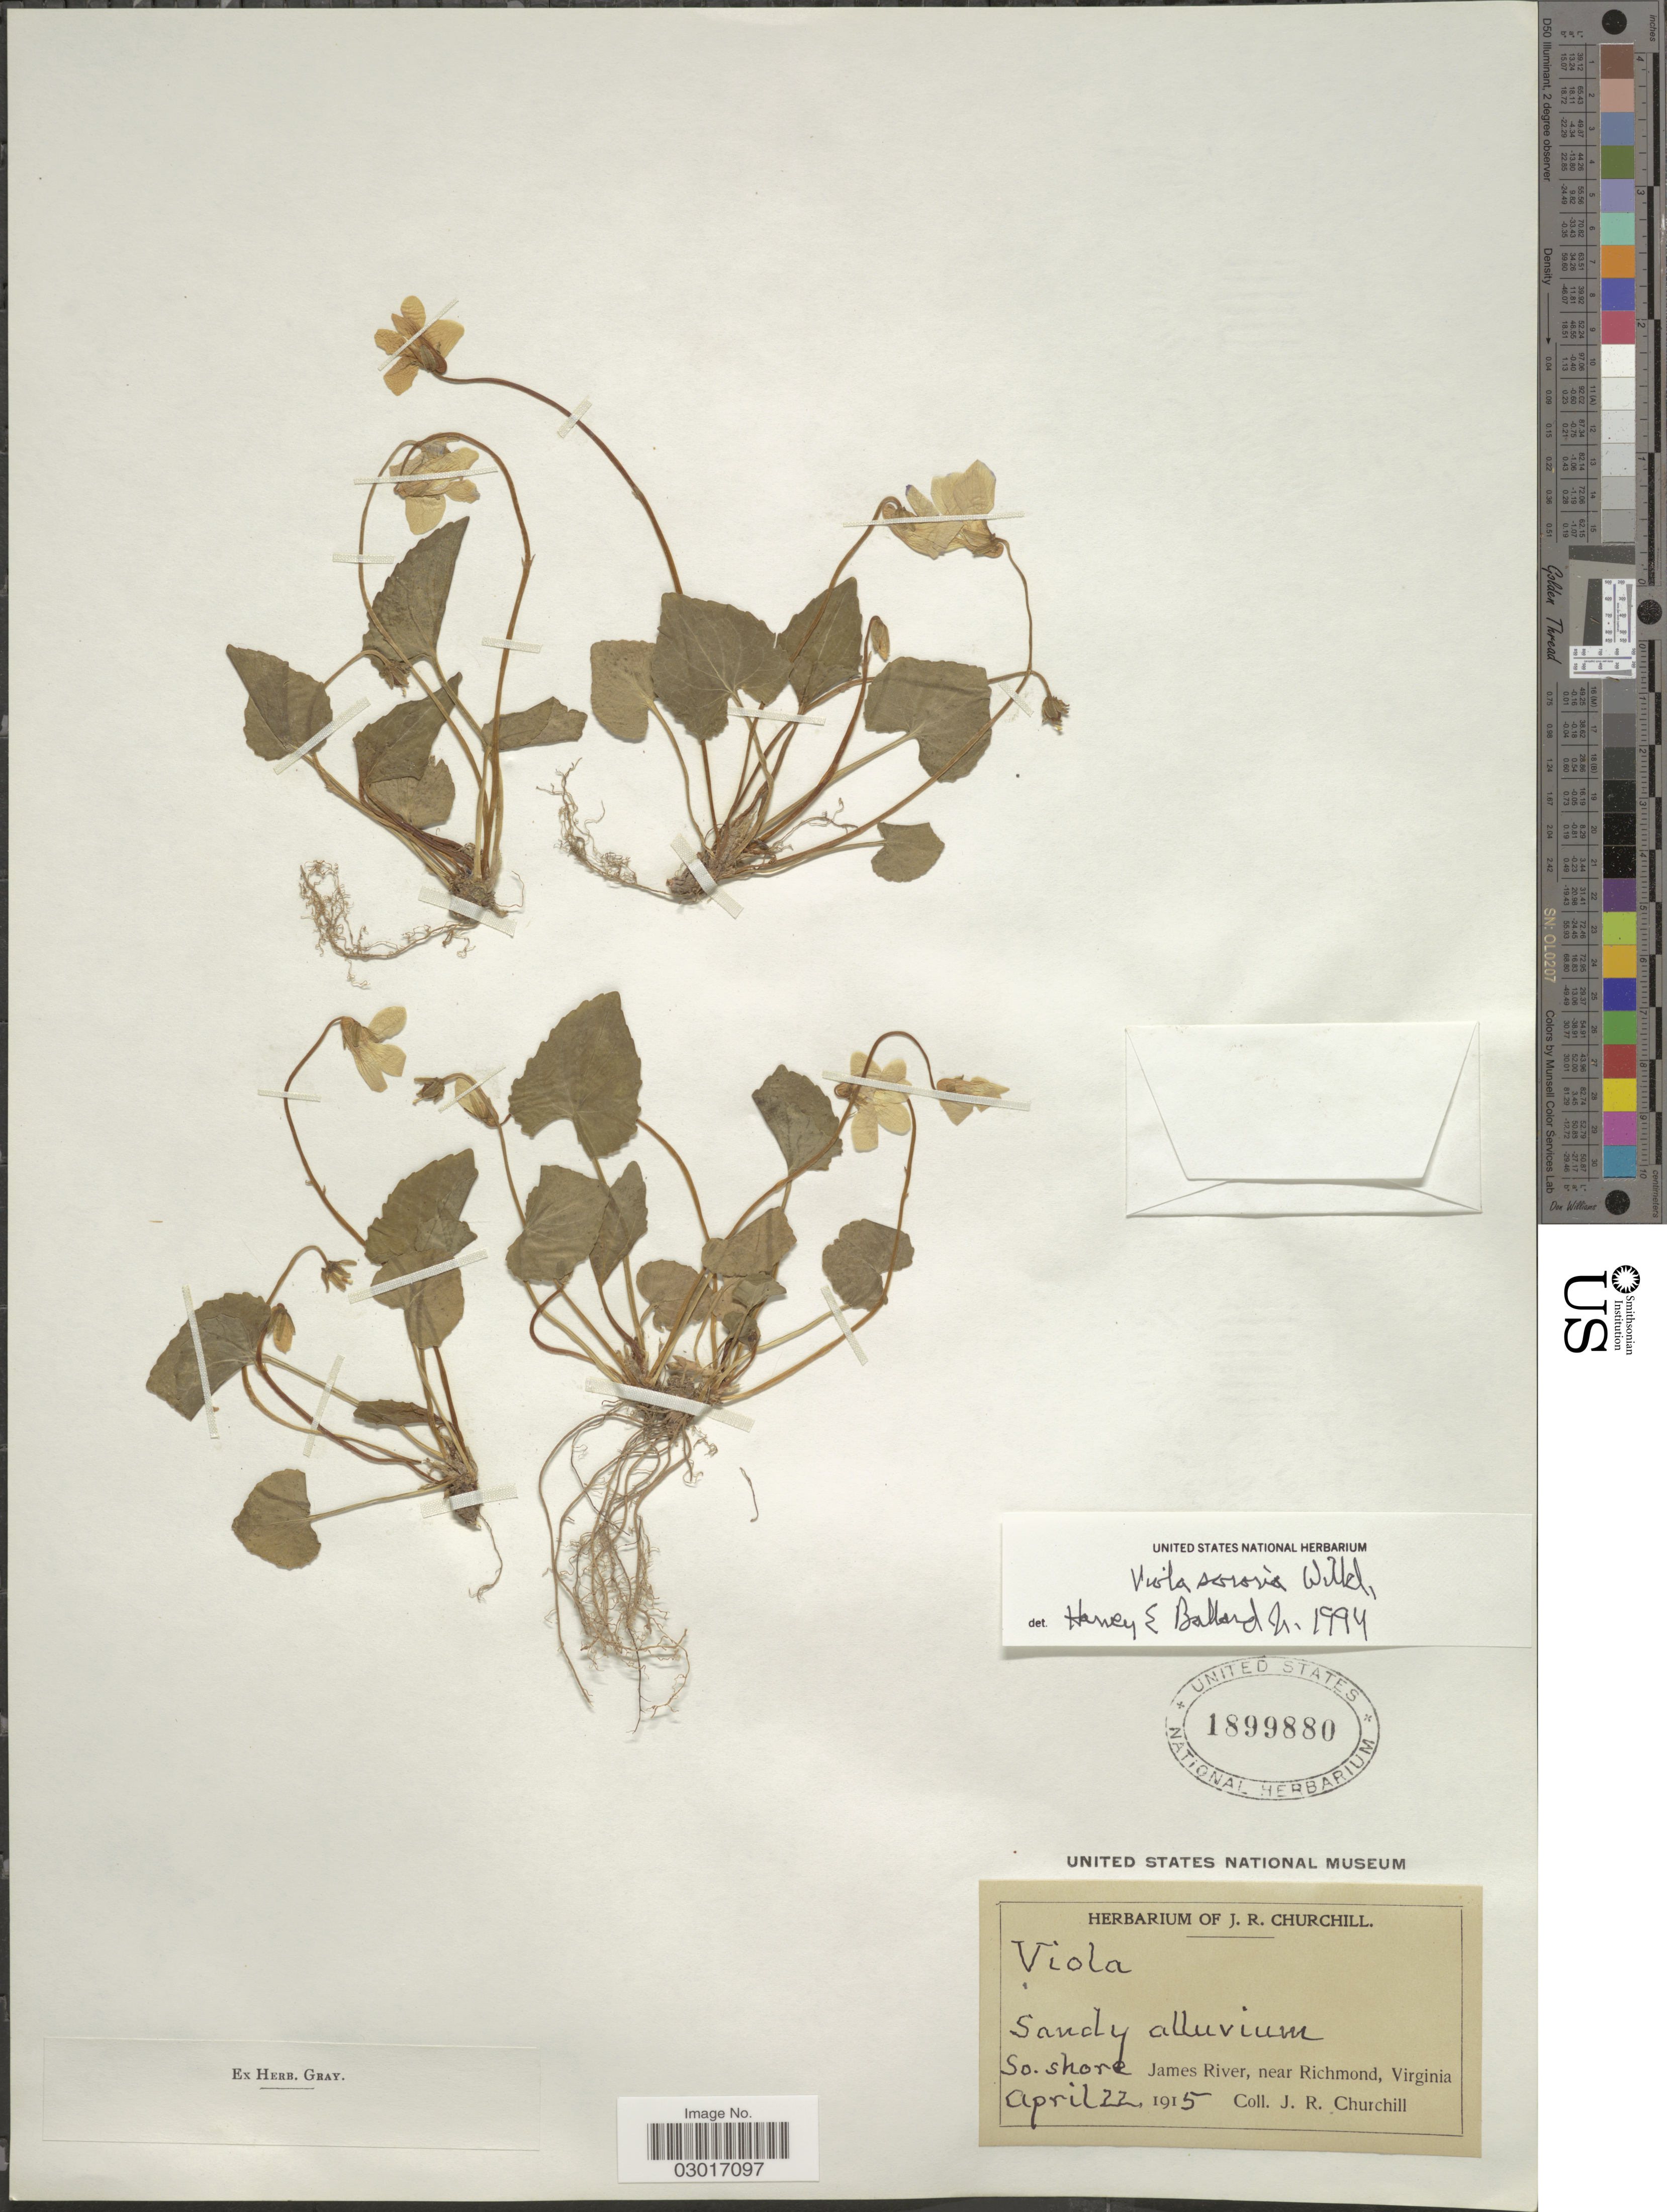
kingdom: Plantae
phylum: Tracheophyta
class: Magnoliopsida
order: Malpighiales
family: Violaceae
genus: Viola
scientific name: Viola sororia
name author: Willd.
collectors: J. Churchill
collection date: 1915-04-22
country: United States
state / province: Virginia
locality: So. shore James River, near Richmond.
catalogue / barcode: US 1899880